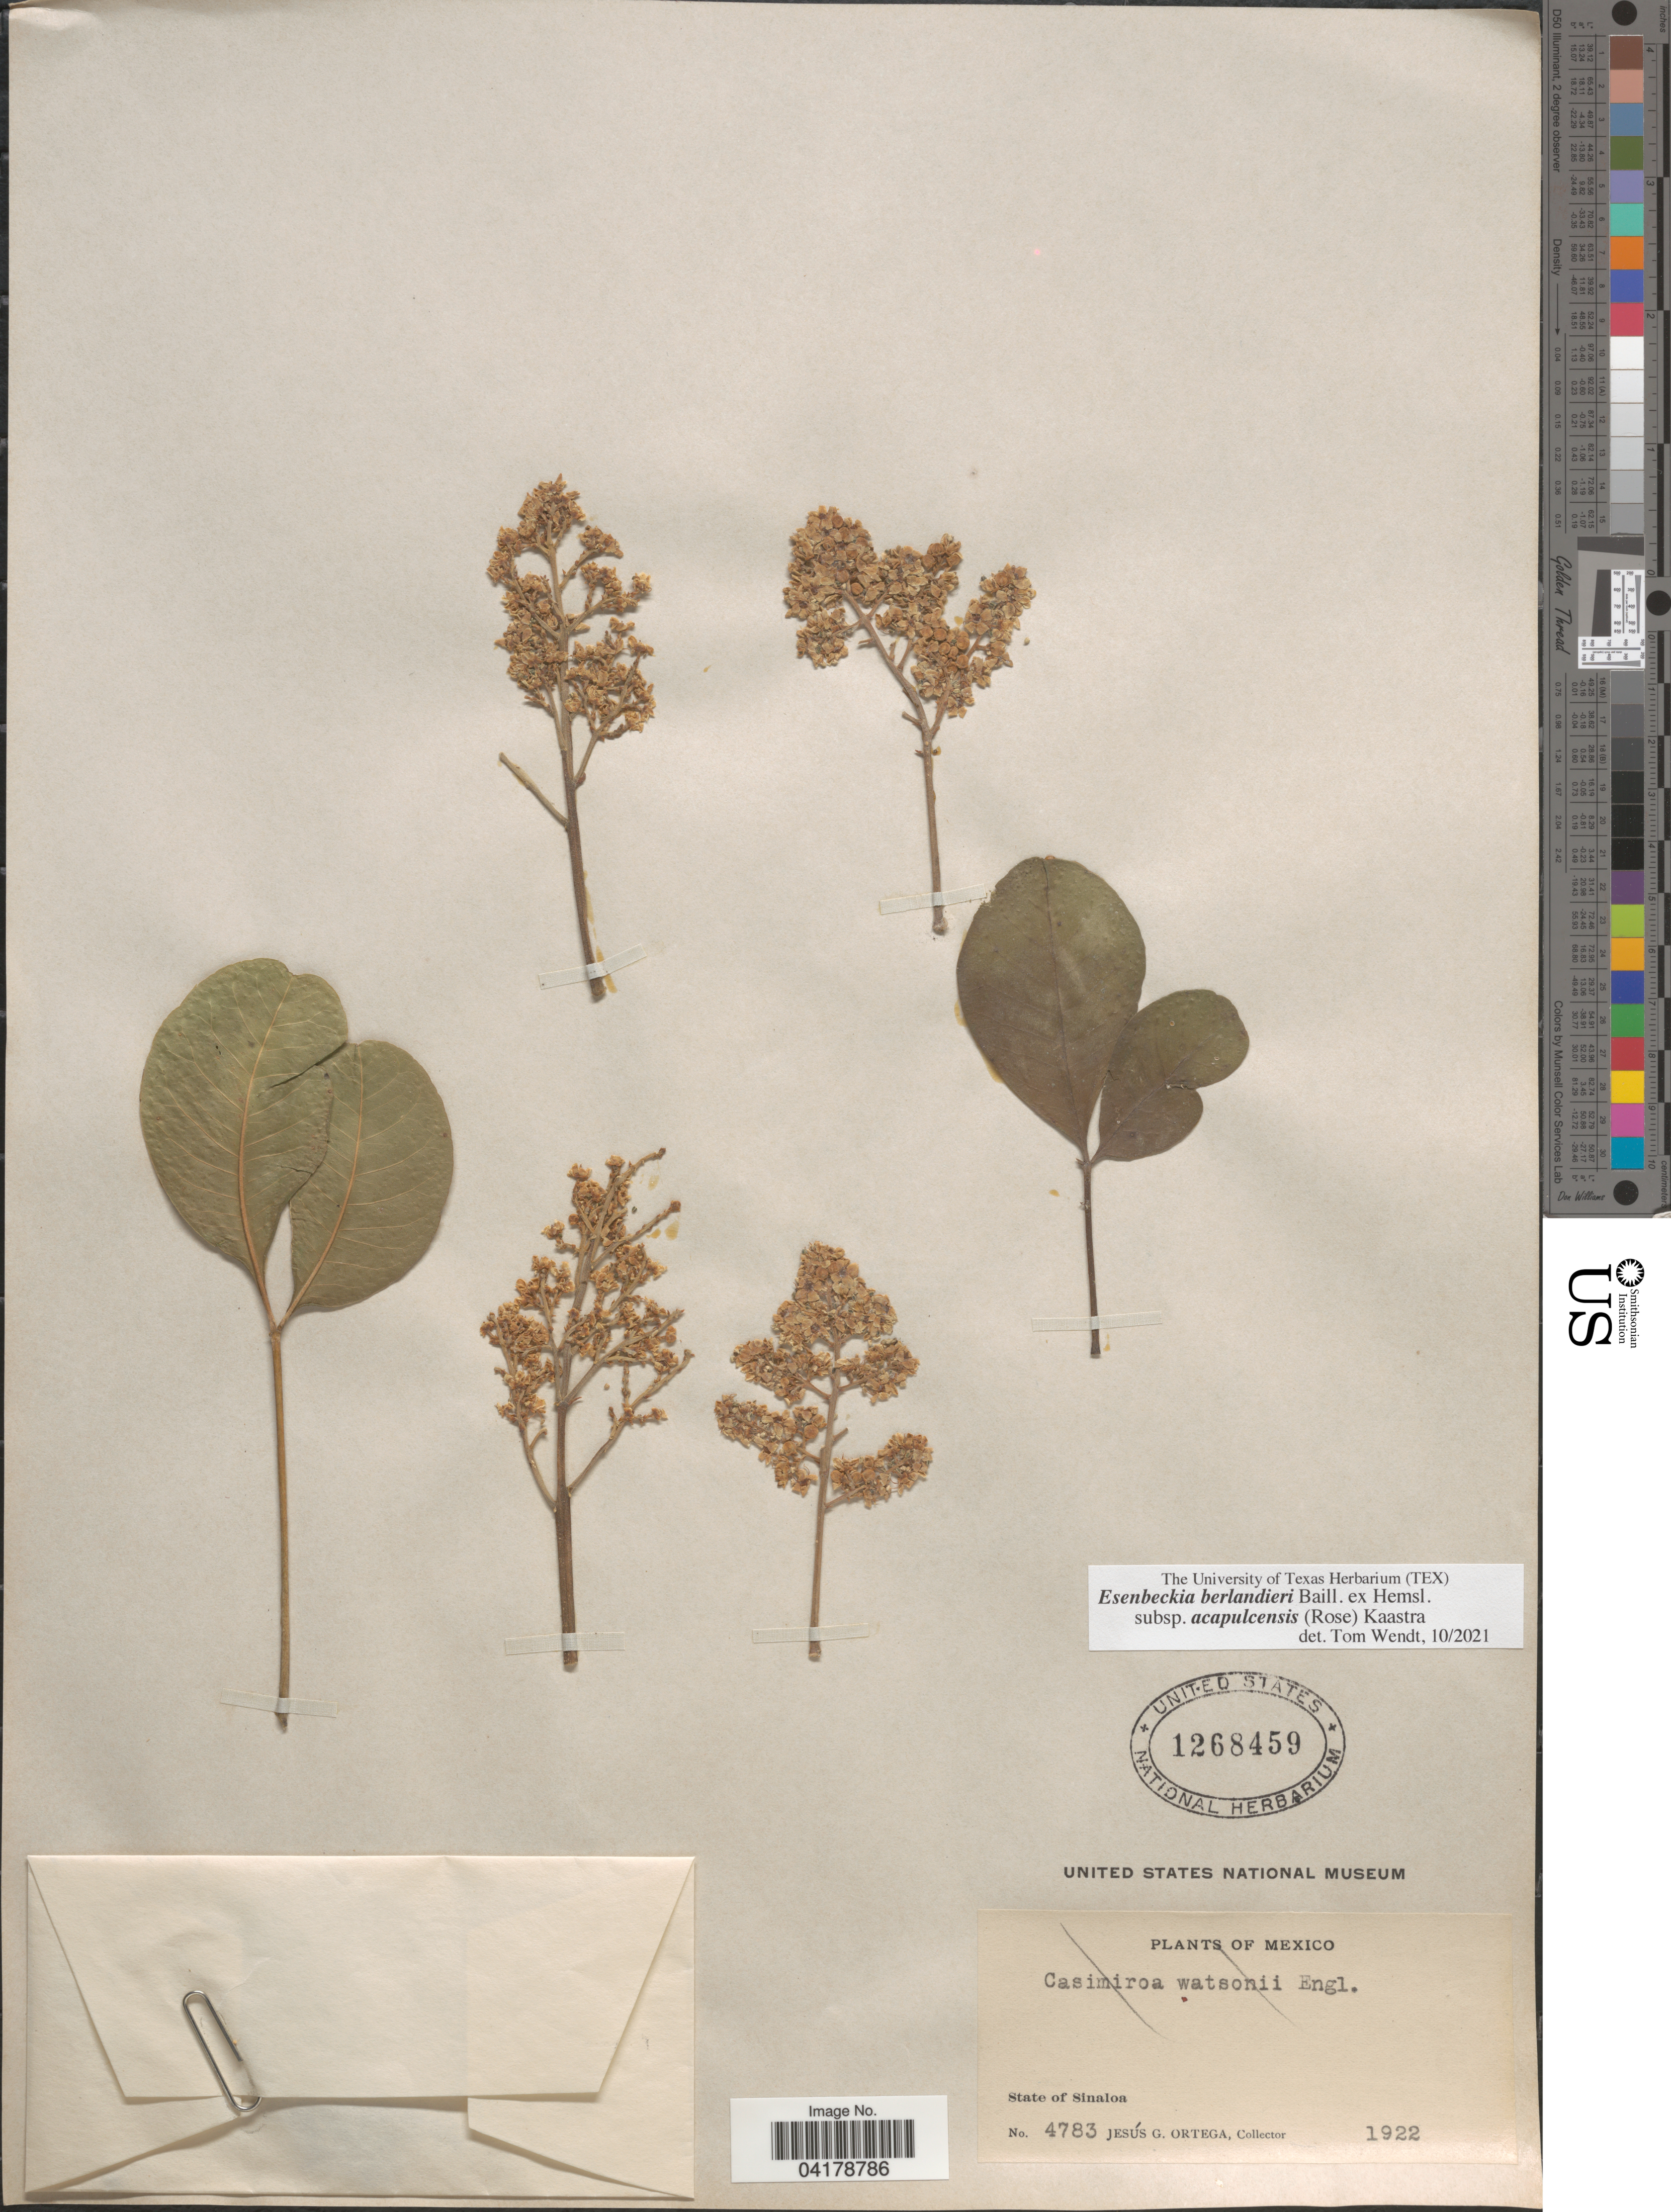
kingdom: Plantae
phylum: Tracheophyta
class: Magnoliopsida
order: Sapindales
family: Rutaceae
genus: Esenbeckia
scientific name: Esenbeckia berlandieri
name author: Baill. ex Hemsl.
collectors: J. Ortega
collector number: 4783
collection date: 1922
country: Mexico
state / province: Sinaloa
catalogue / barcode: US 1268459